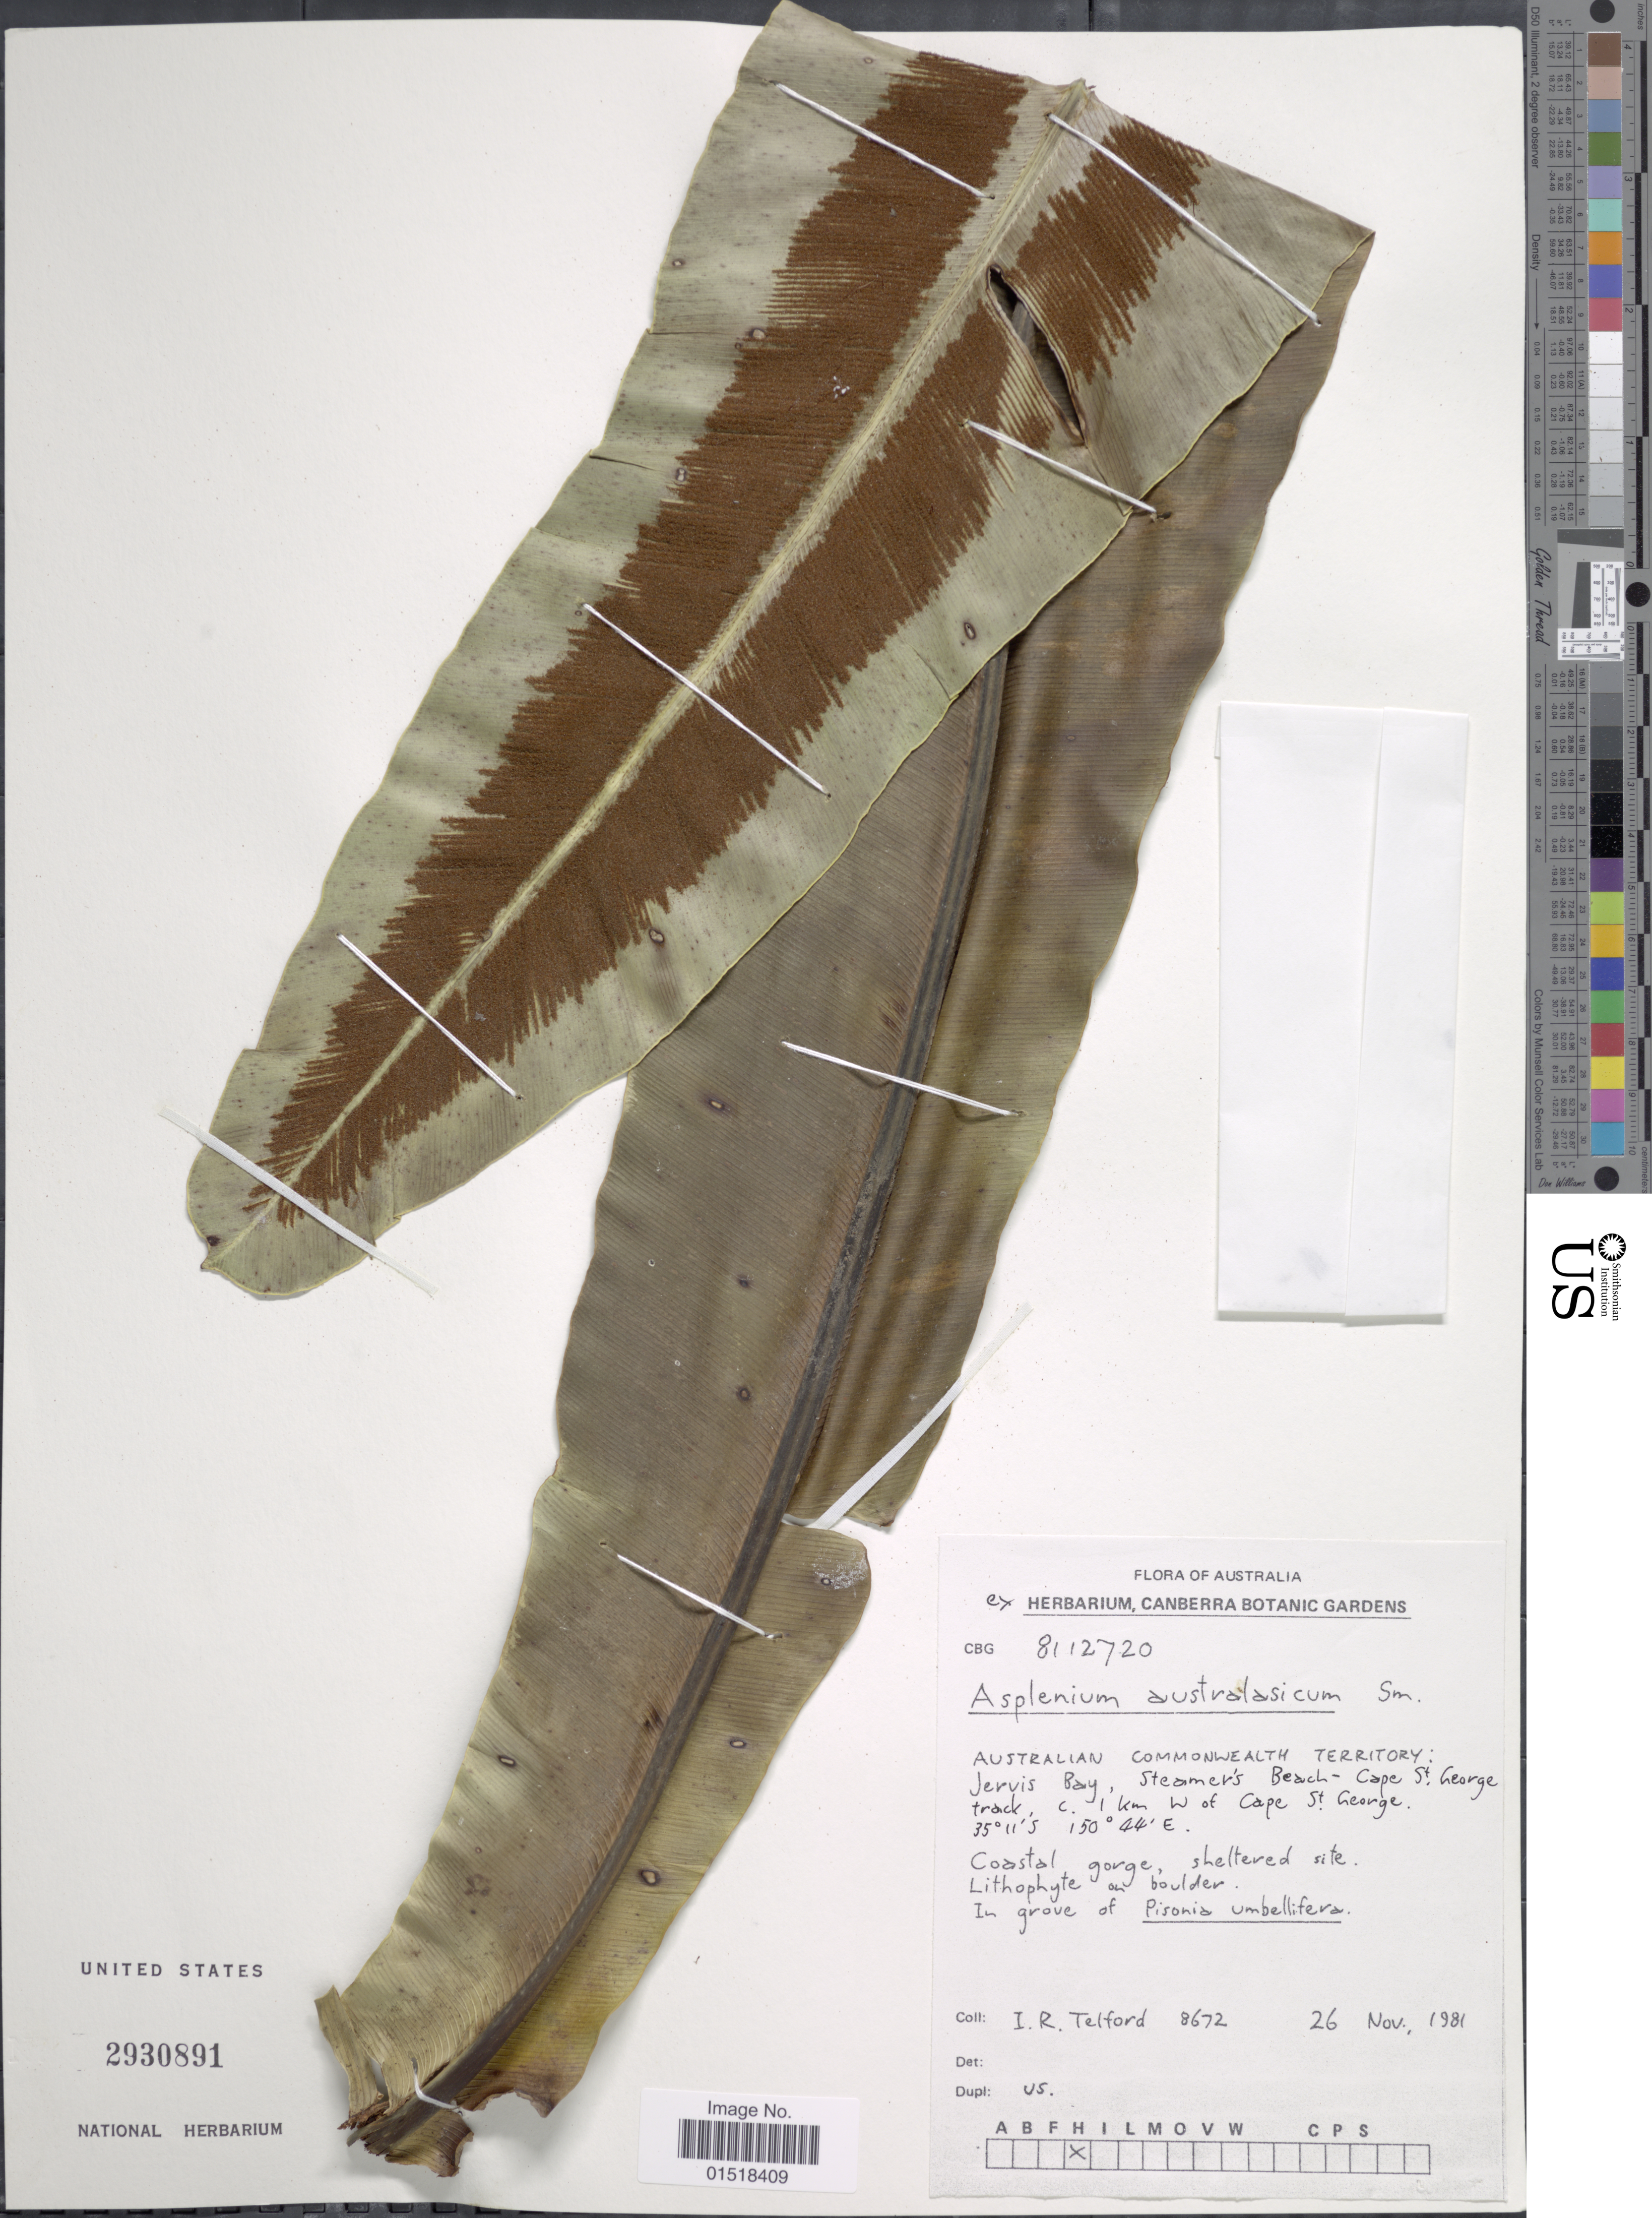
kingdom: Plantae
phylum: Tracheophyta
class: Polypodiopsida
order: Polypodiales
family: Aspleniaceae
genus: Asplenium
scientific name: Asplenium australasicum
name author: (Sm.) Hook.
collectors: I. R. Telford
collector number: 8672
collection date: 1981-11-26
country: Australia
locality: Australian Commonwealth Territory: Jarvis Bay, Steamer's Beach - Cape St. George track, c. 1 km W of Cape St. George.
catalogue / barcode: US 2930891